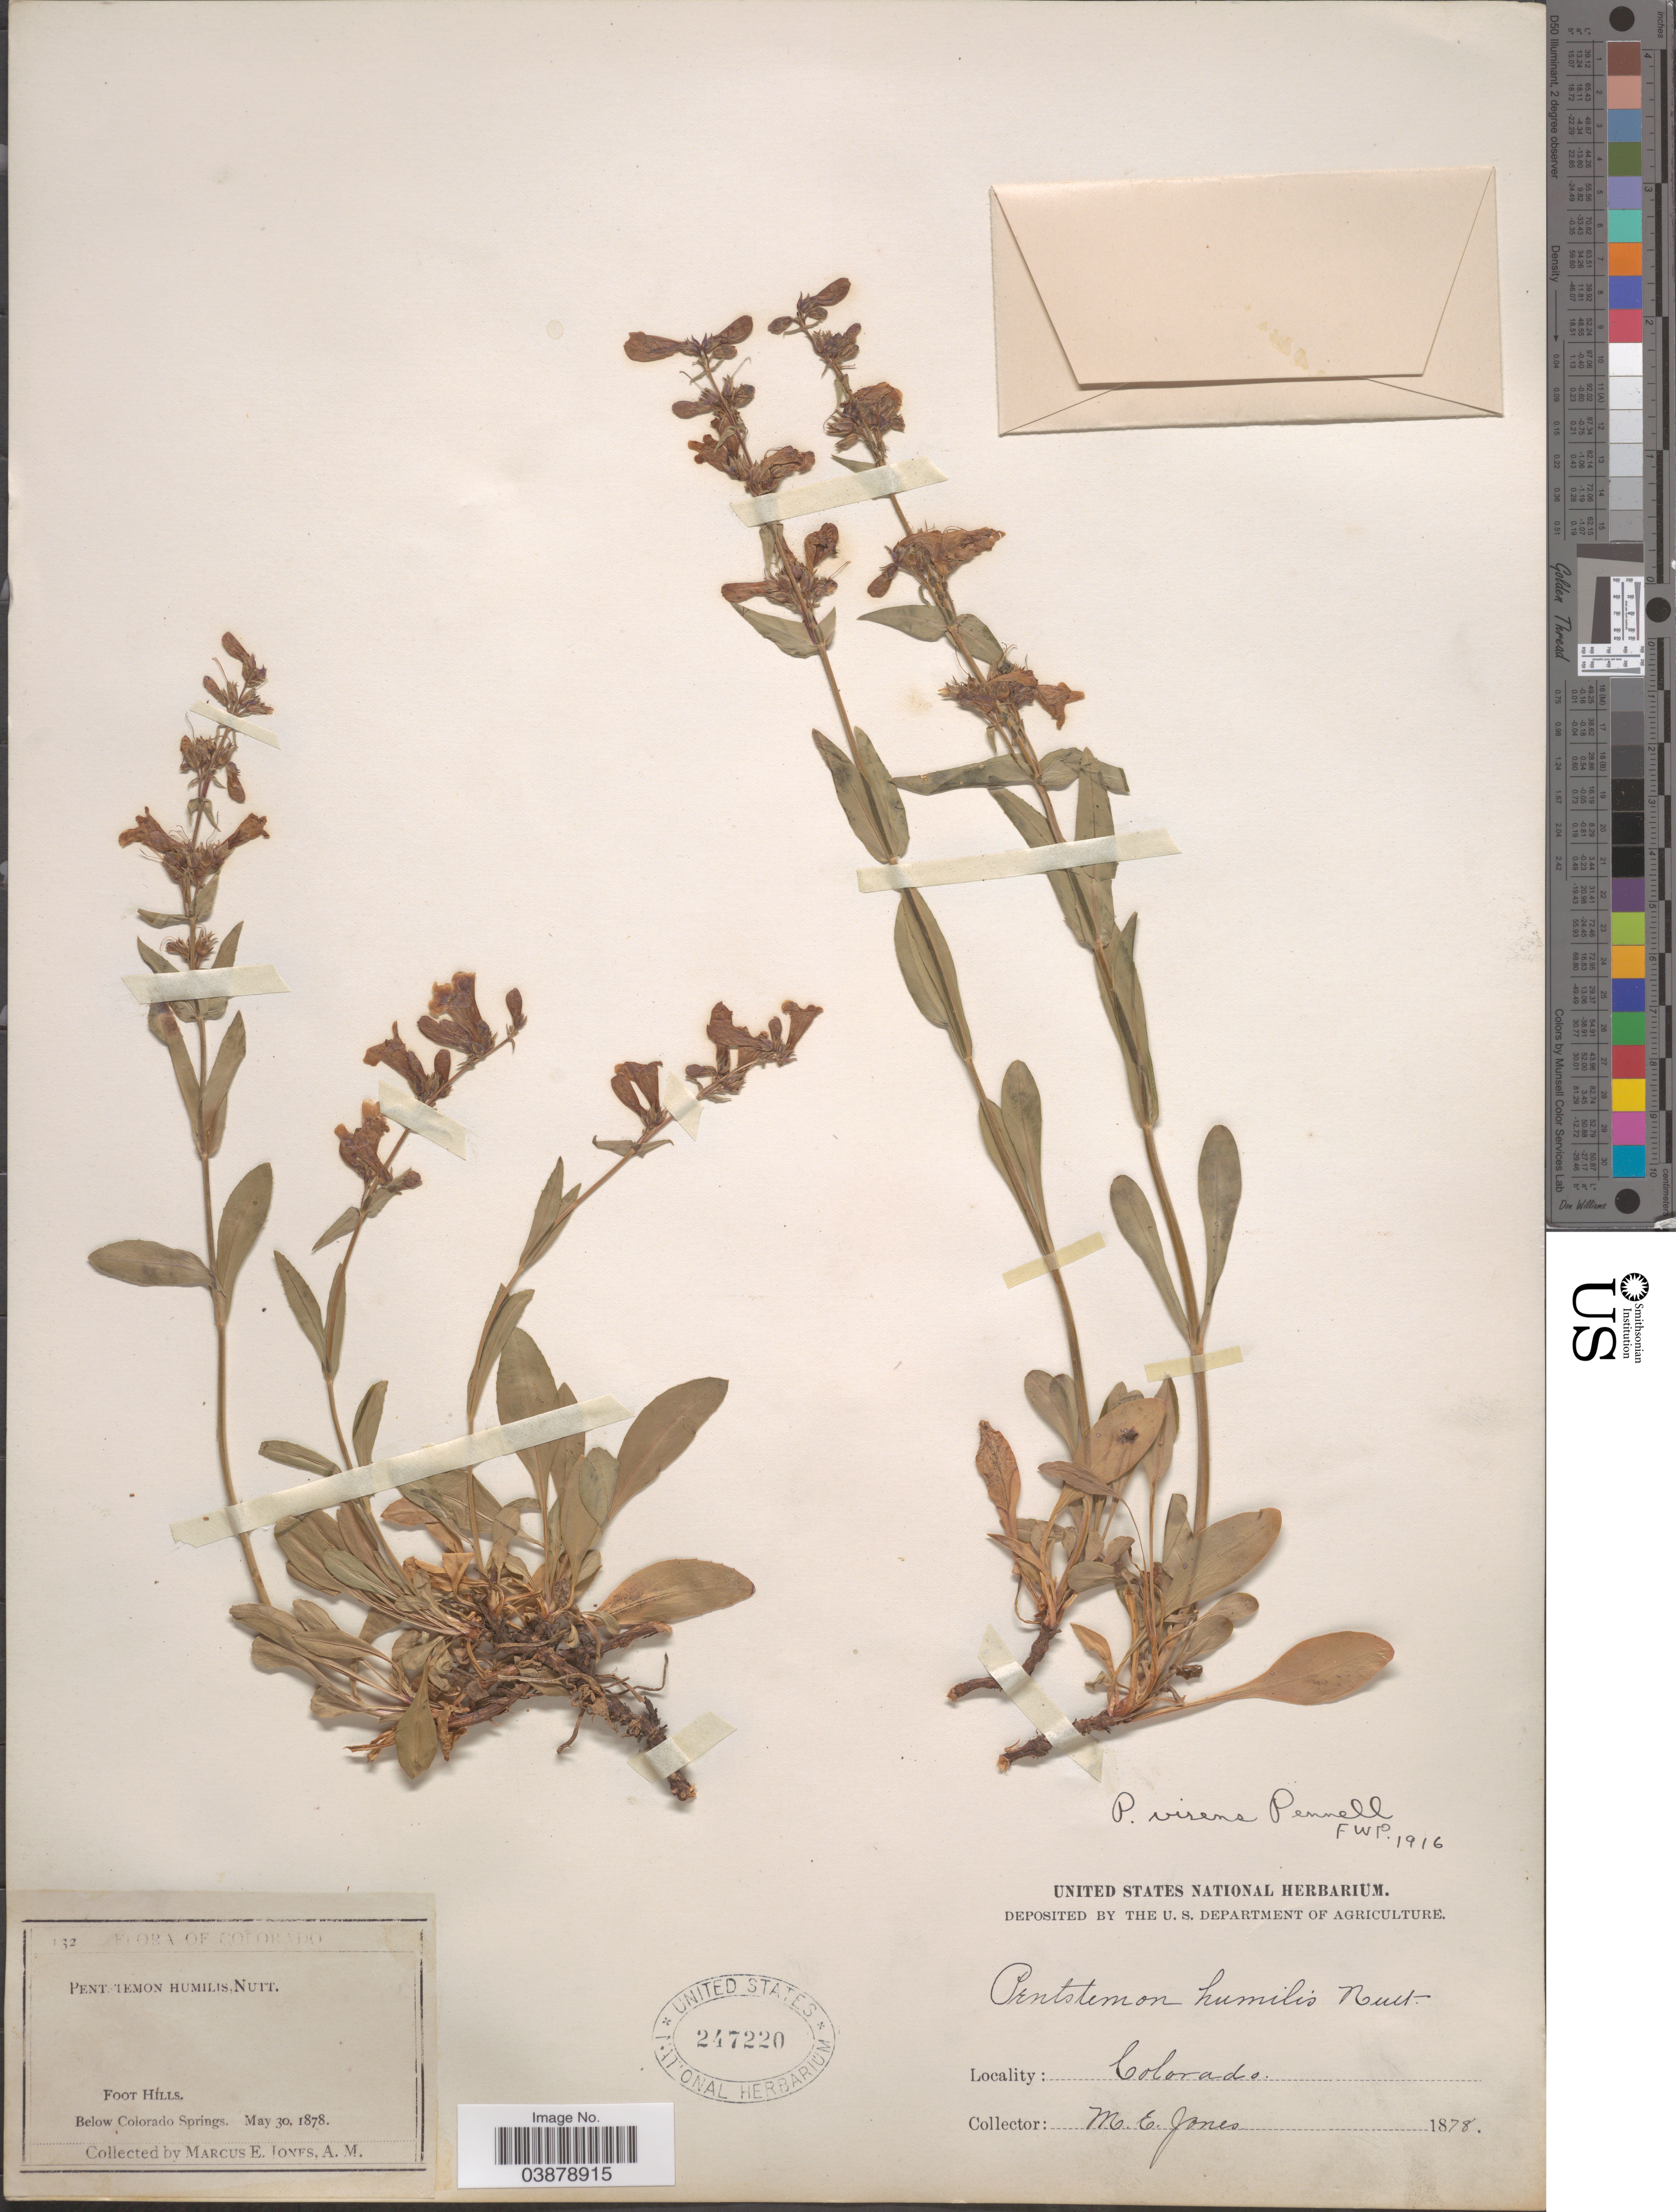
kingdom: Plantae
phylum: Tracheophyta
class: Magnoliopsida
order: Lamiales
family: Plantaginaceae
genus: Penstemon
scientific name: Penstemon virens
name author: Pennell ex Rydb.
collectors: M. E. Jones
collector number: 132*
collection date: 1878-05-30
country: United States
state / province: Colorado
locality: Foot Hills. Below Colorado Springs.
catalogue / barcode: US 247220